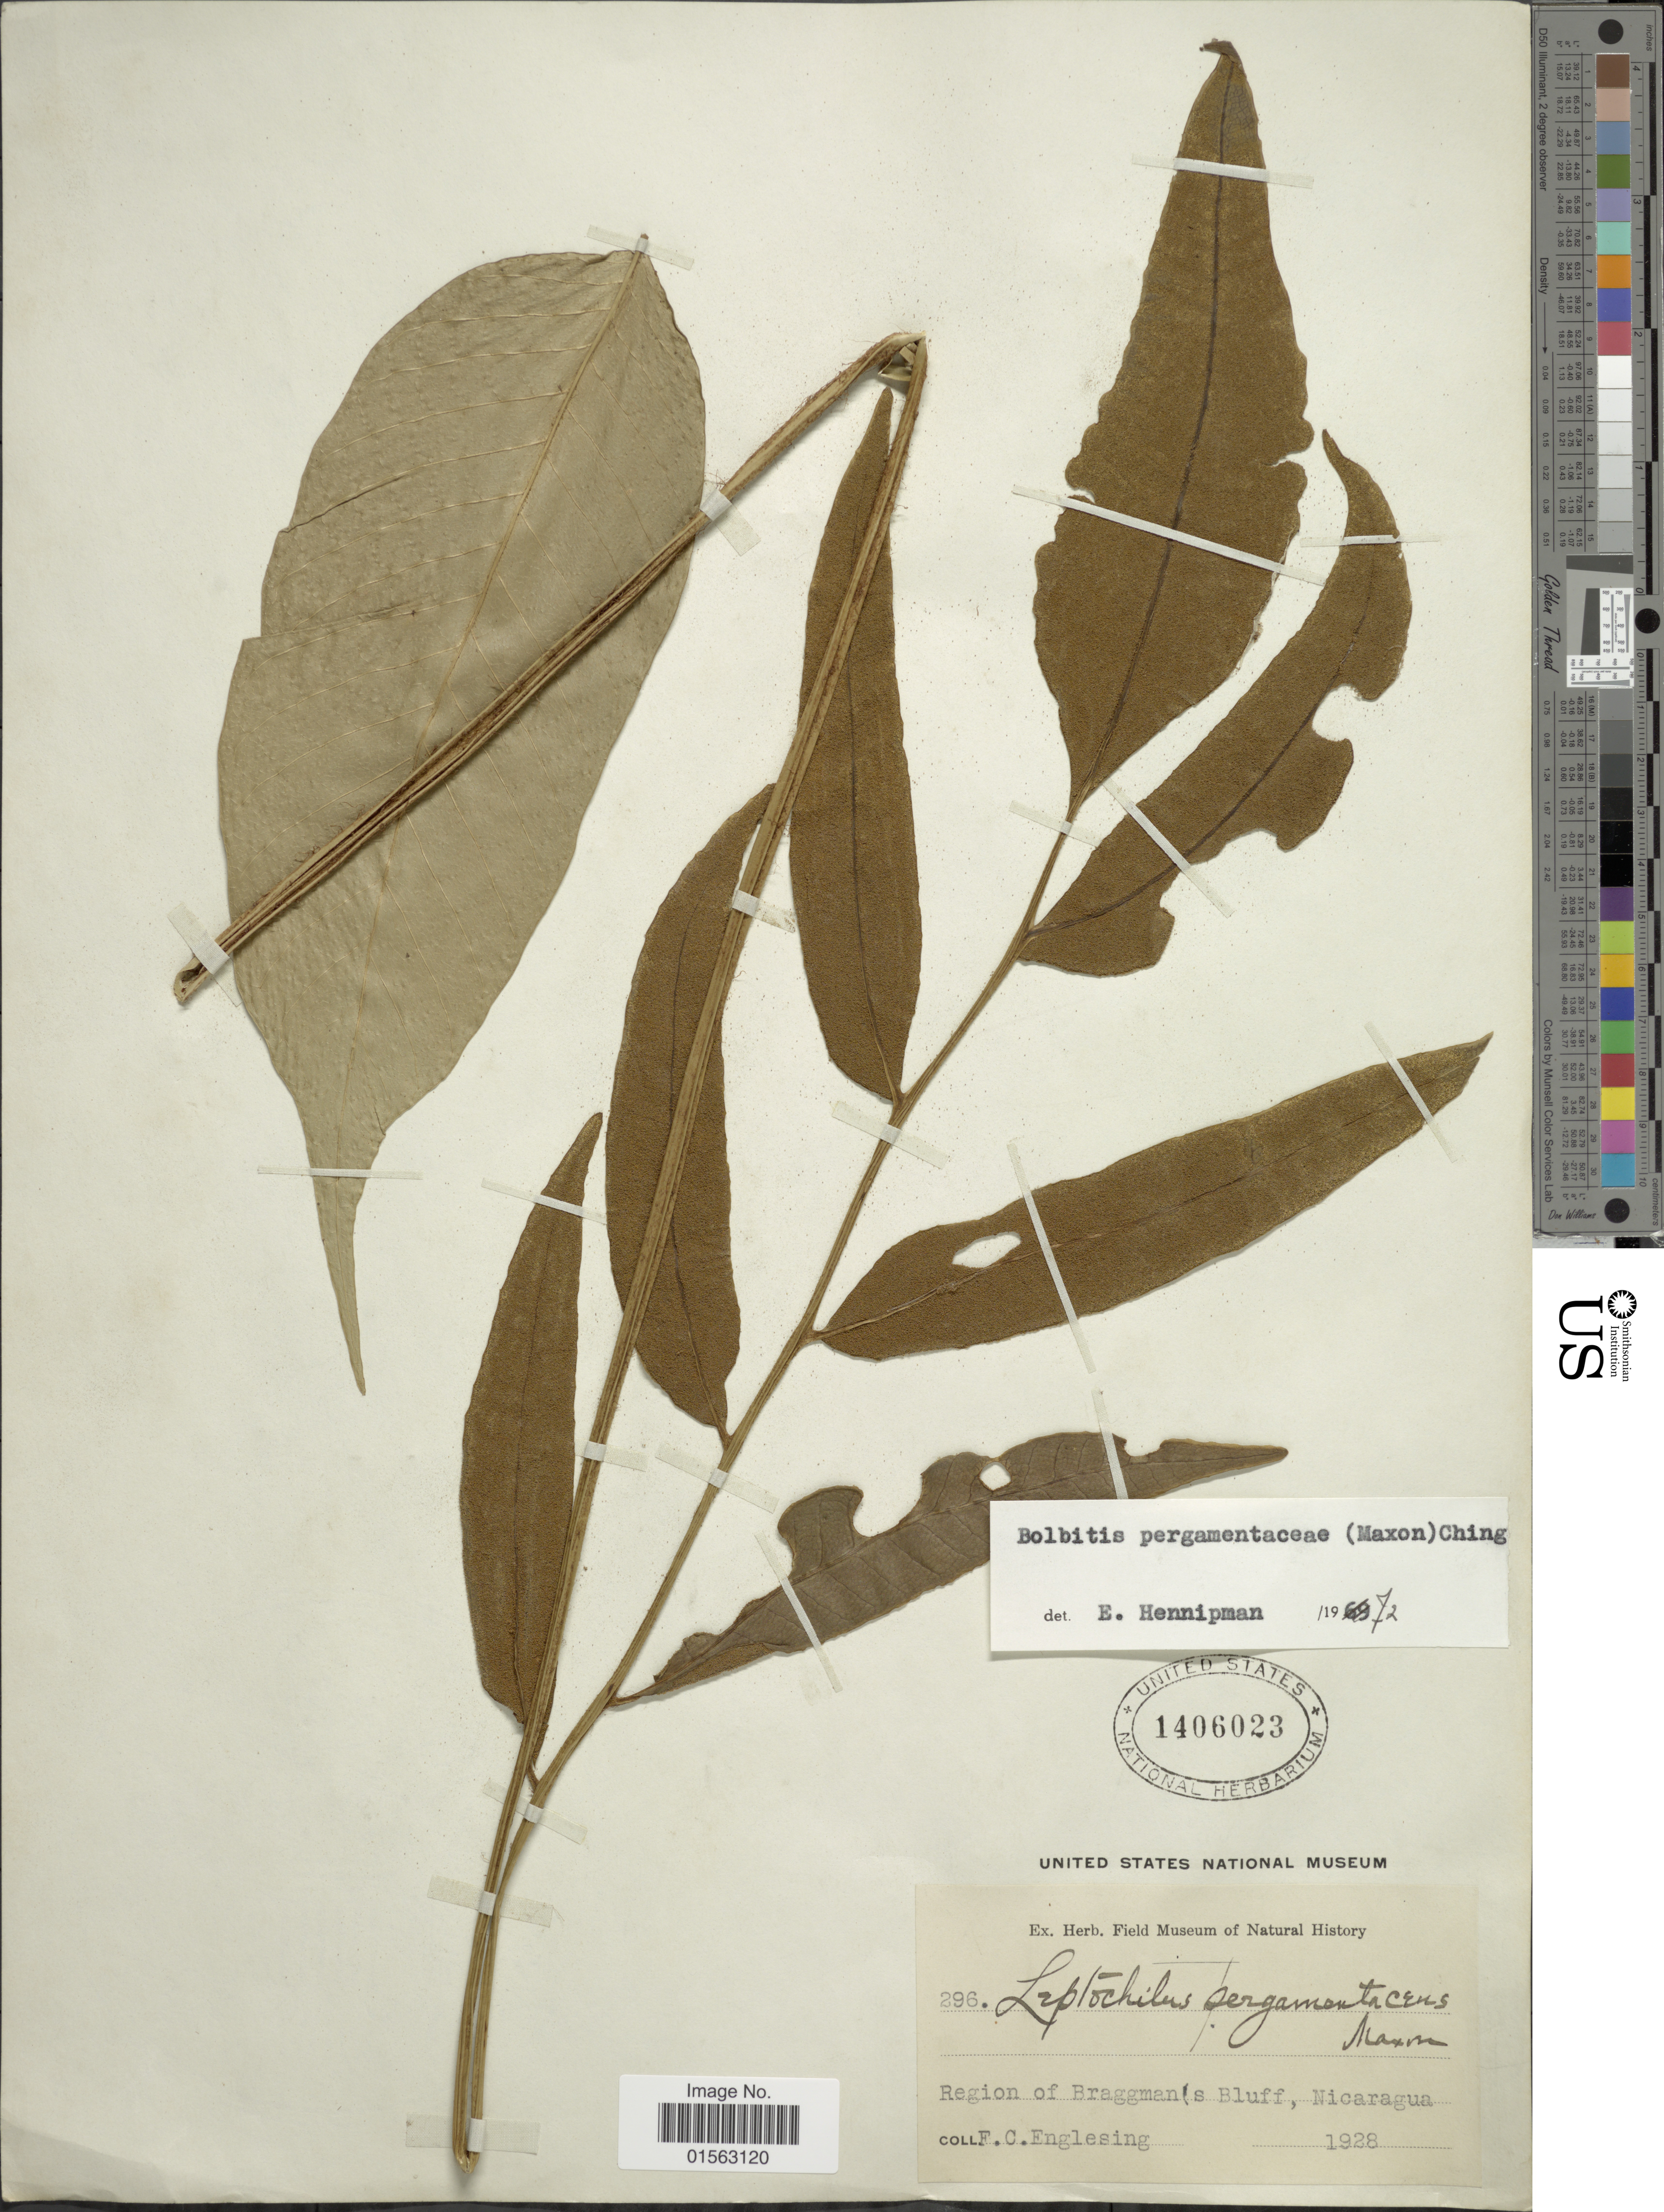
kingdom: Plantae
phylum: Tracheophyta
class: Polypodiopsida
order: Polypodiales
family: Dryopteridaceae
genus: Mickelia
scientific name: Mickelia pergamentacea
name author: (Maxon) R.C. Moran et al.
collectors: F. Englesing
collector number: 296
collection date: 1928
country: Nicaragua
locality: Region of Braggman's Bluff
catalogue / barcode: US 1406023